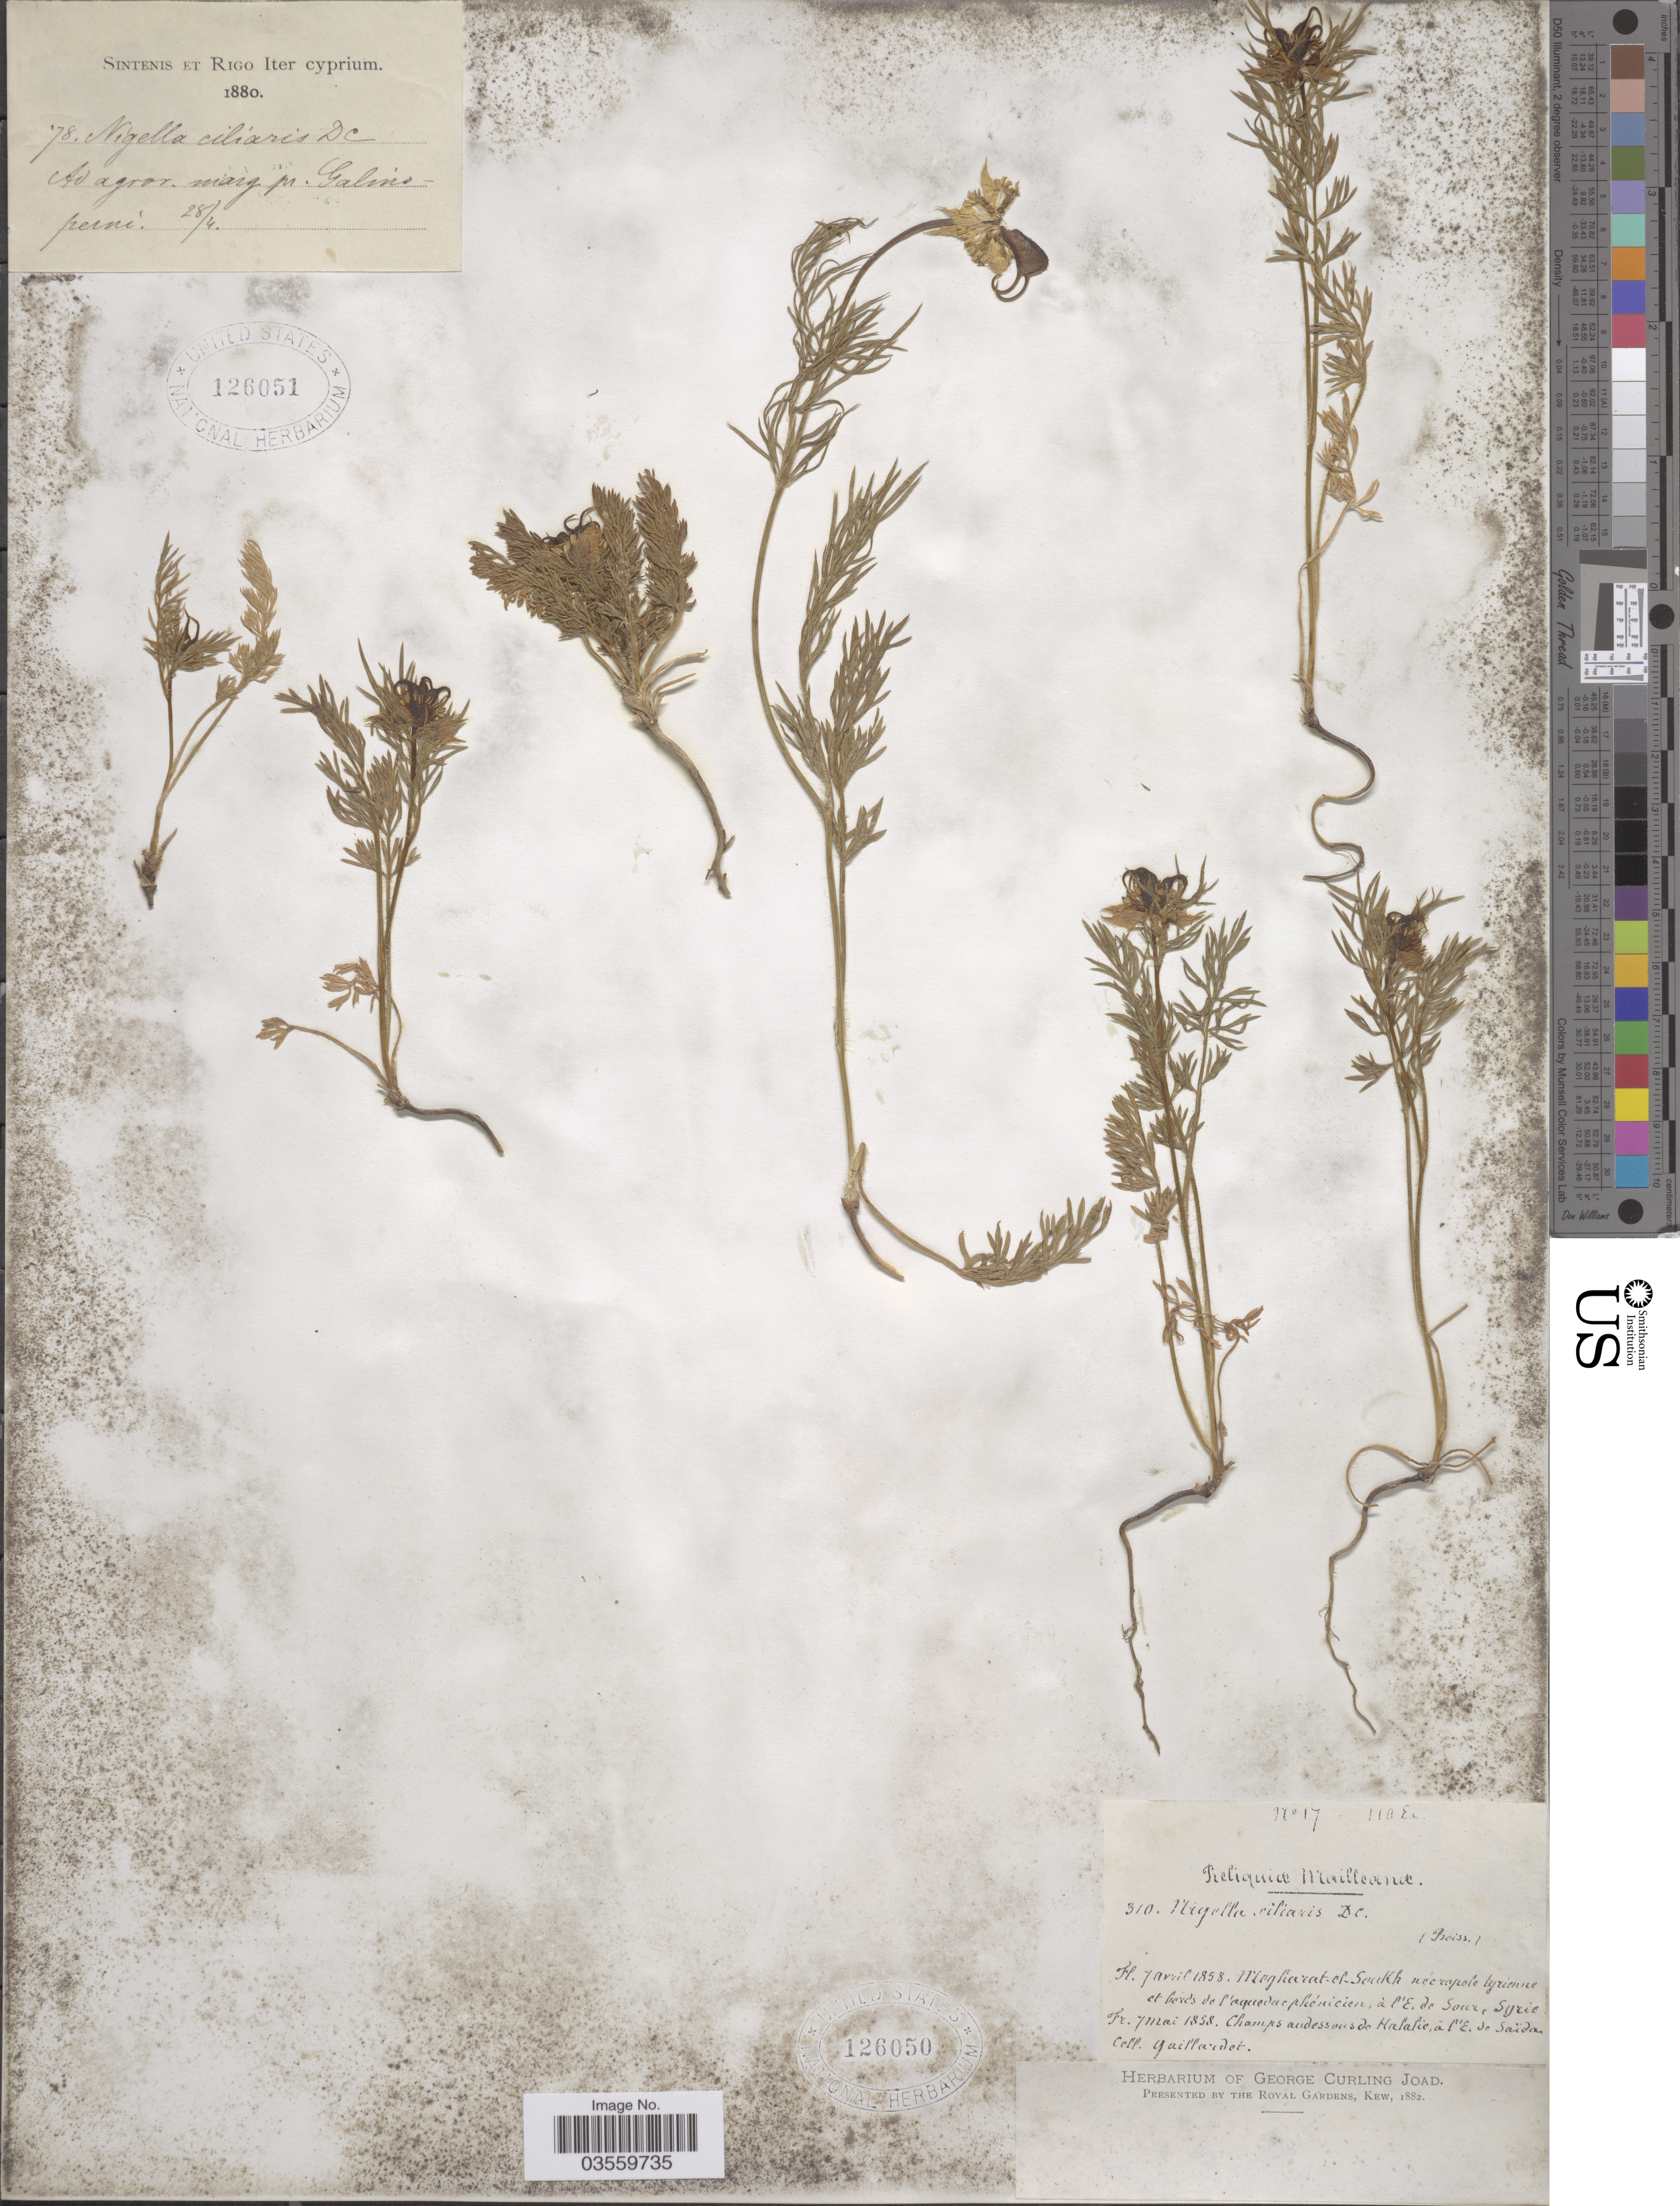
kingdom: Plantae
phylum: Tracheophyta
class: Magnoliopsida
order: Ranunculales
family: Ranunculaceae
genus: Nigella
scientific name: Nigella ciliaris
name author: DC.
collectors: Guillardot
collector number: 17/310?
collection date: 1858-04-07/1858-05-07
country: Algeria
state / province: Saïda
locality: Megharat-el-Seukh nécrapole tyrienne et bords de l'aqueduc pliénicien, à l'E. de Sour. Champs au dessus de Halalie, â l'E. de Saïda.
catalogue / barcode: US 126050